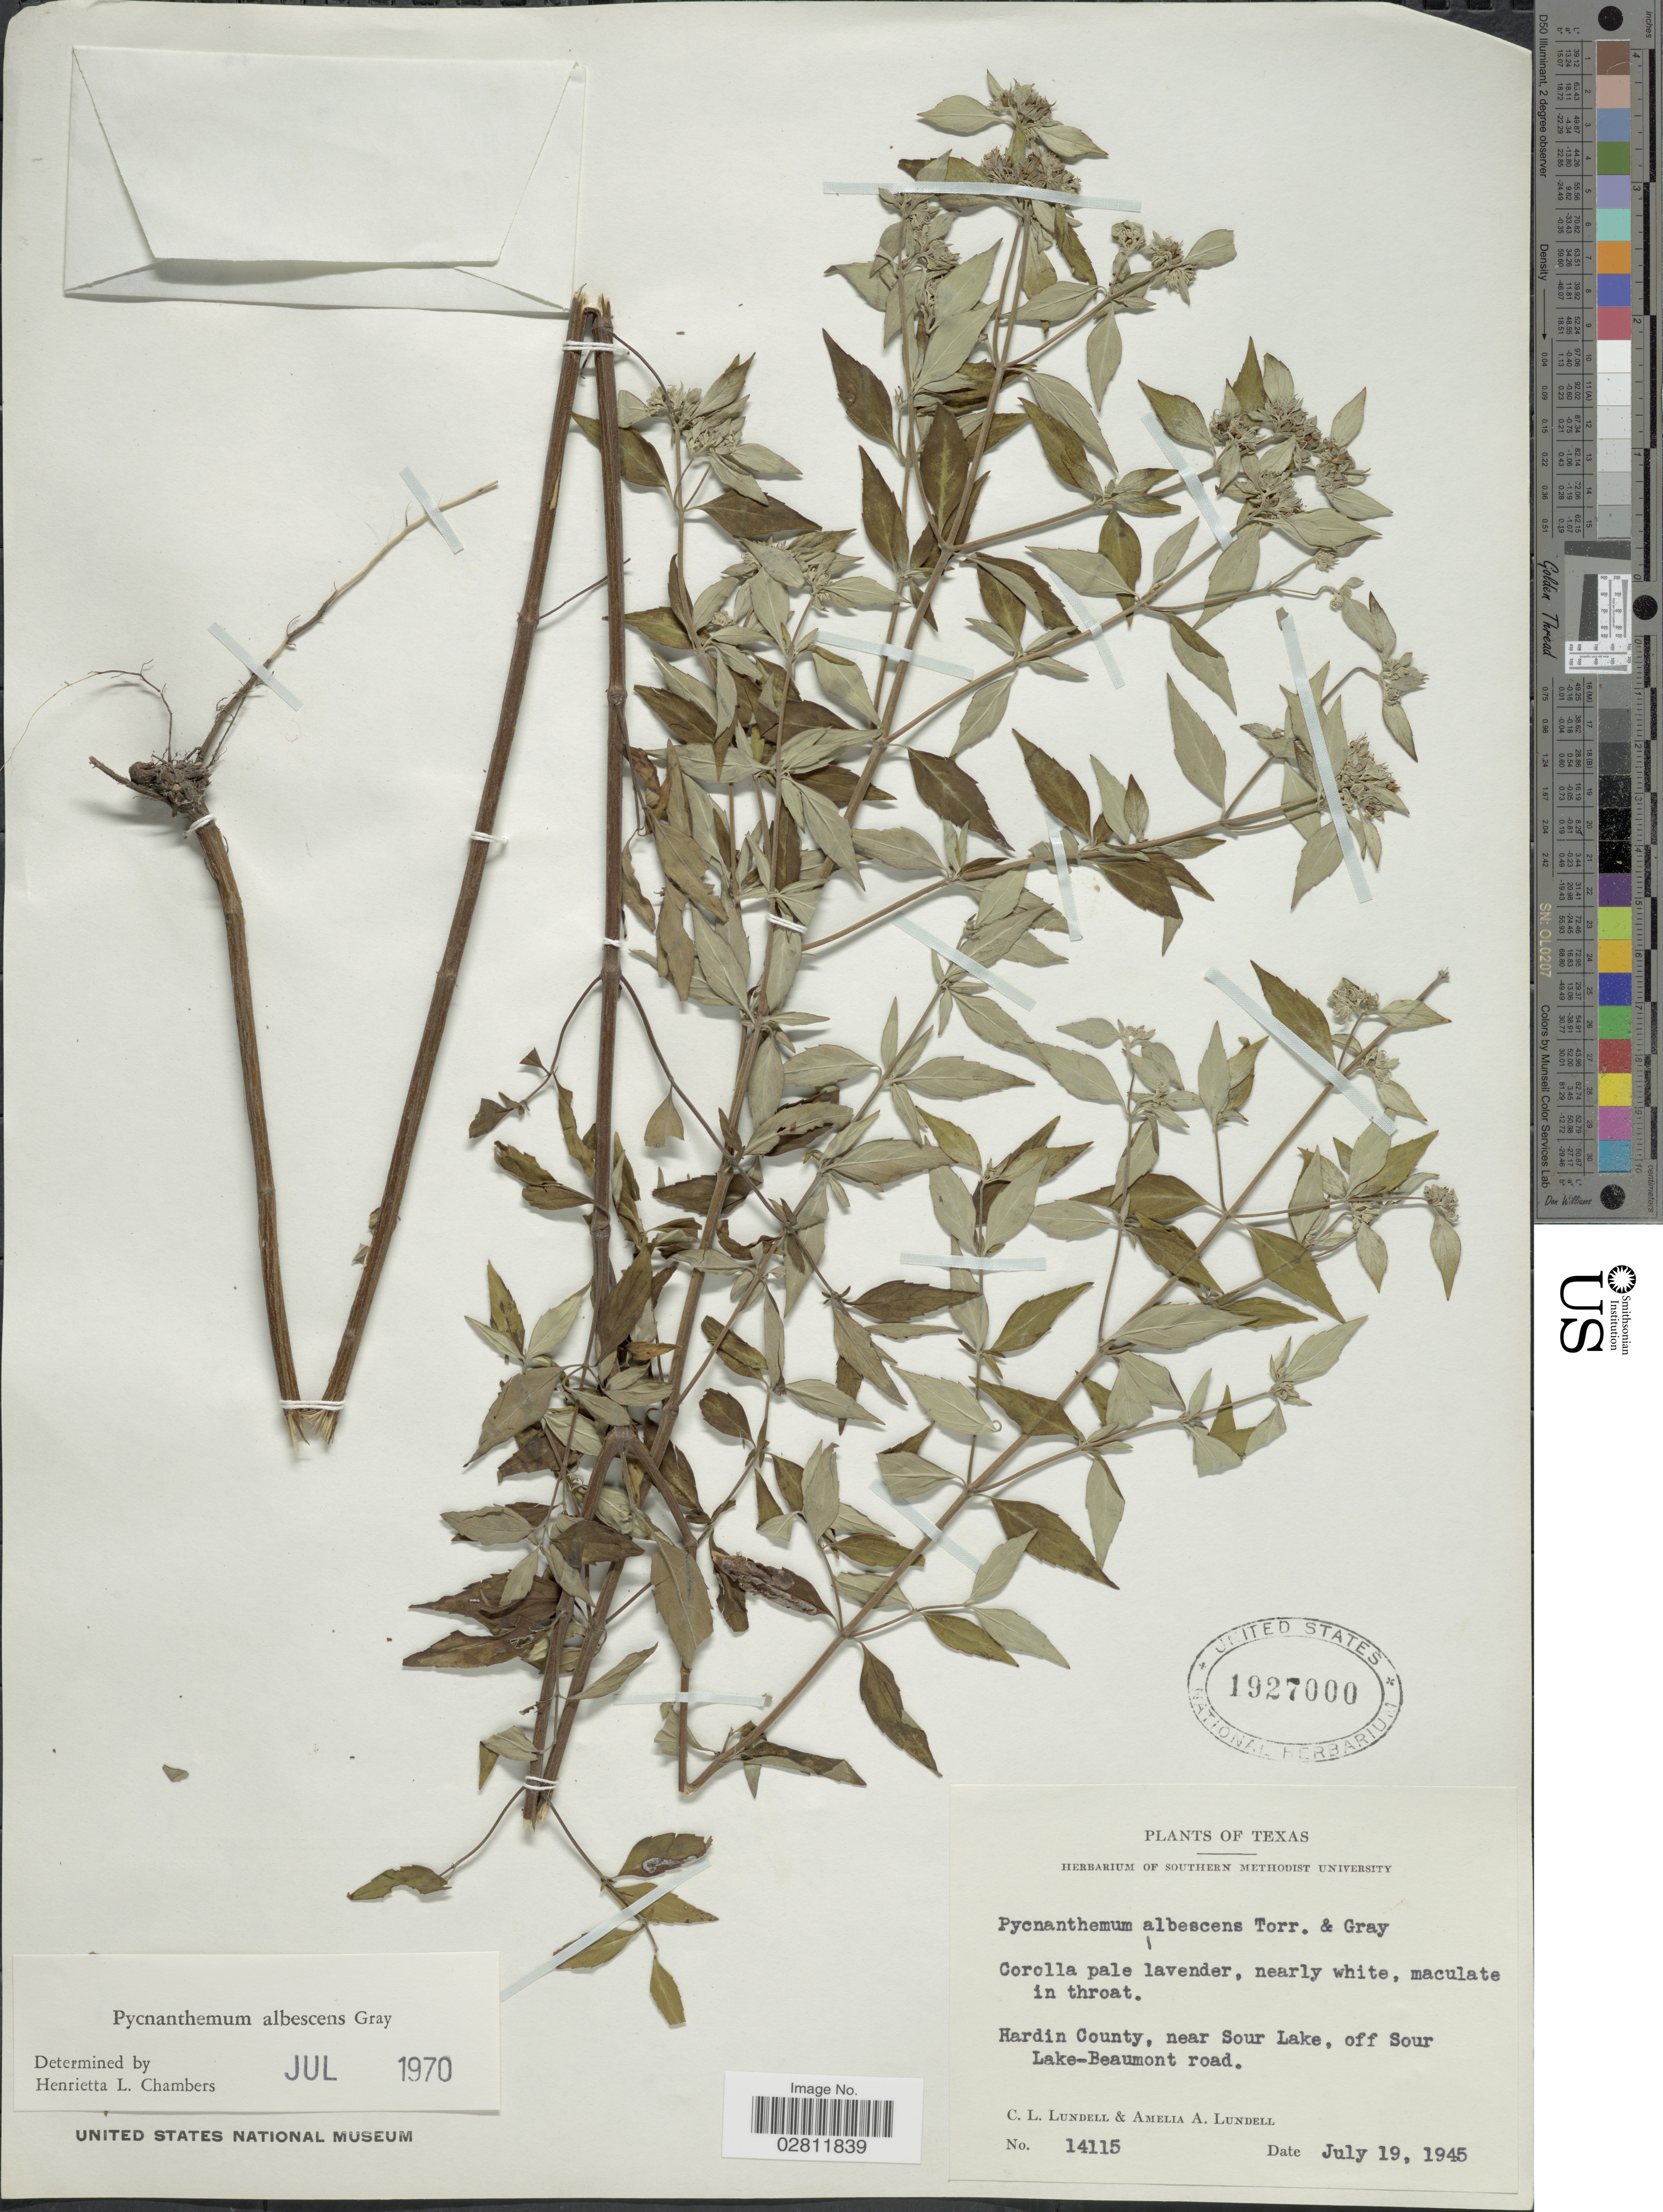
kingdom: Plantae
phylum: Tracheophyta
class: Magnoliopsida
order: Lamiales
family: Lamiaceae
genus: Pycnanthemum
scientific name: Pycnanthemum albescens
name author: Torr. & A. Gray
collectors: C. L. Lundell & A. A. Lundell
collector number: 14115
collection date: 1945-07-19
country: United States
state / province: Texas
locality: Hardin County, near Sour Lake, off Sour Lake-Beaumont road.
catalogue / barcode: US 1927000